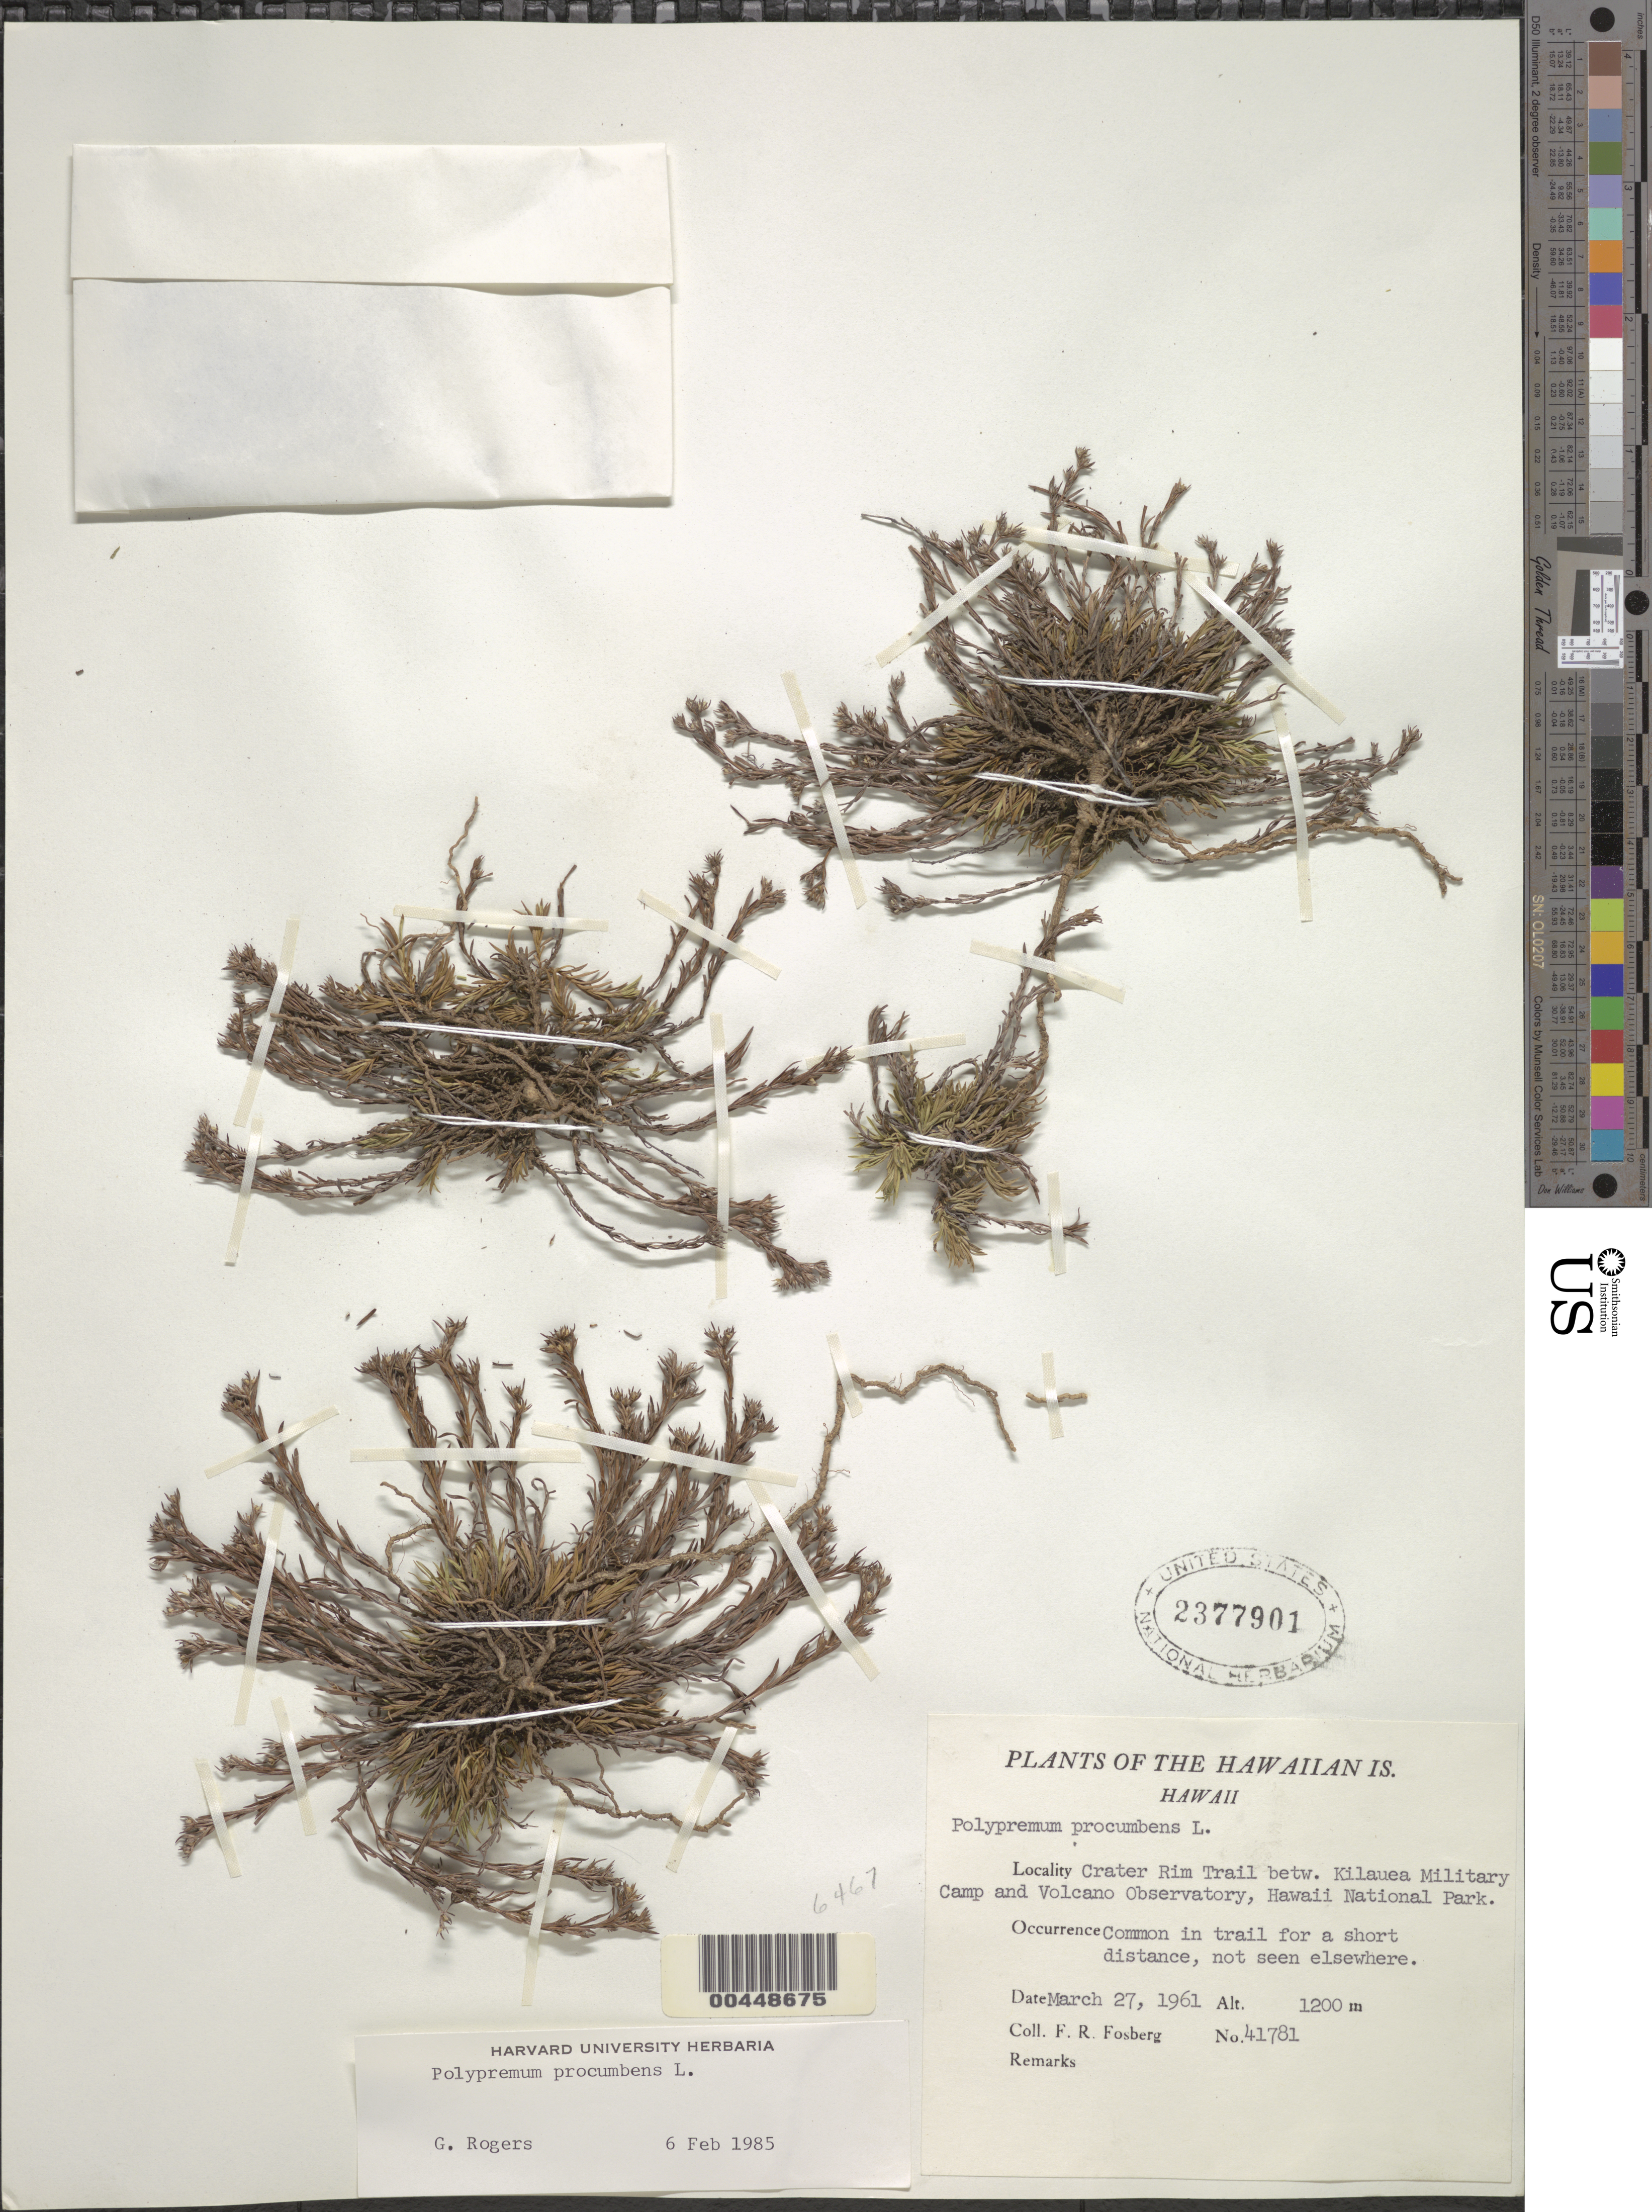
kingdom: Plantae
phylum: Tracheophyta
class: Magnoliopsida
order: Lamiales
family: Tetrachondraceae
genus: Polypremum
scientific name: Polypremum procumbens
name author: L.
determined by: Rogers, G.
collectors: F. R. Fosberg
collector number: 41781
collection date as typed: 27 Mar 1961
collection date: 1961-03-27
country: United States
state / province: Hawaii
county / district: Hawaii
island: Hawaii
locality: Crater Rim Trail betw. Kilauea Military Camp and Vocano Observatory, Hawaii Nat Park.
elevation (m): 1200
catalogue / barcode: US 2377901